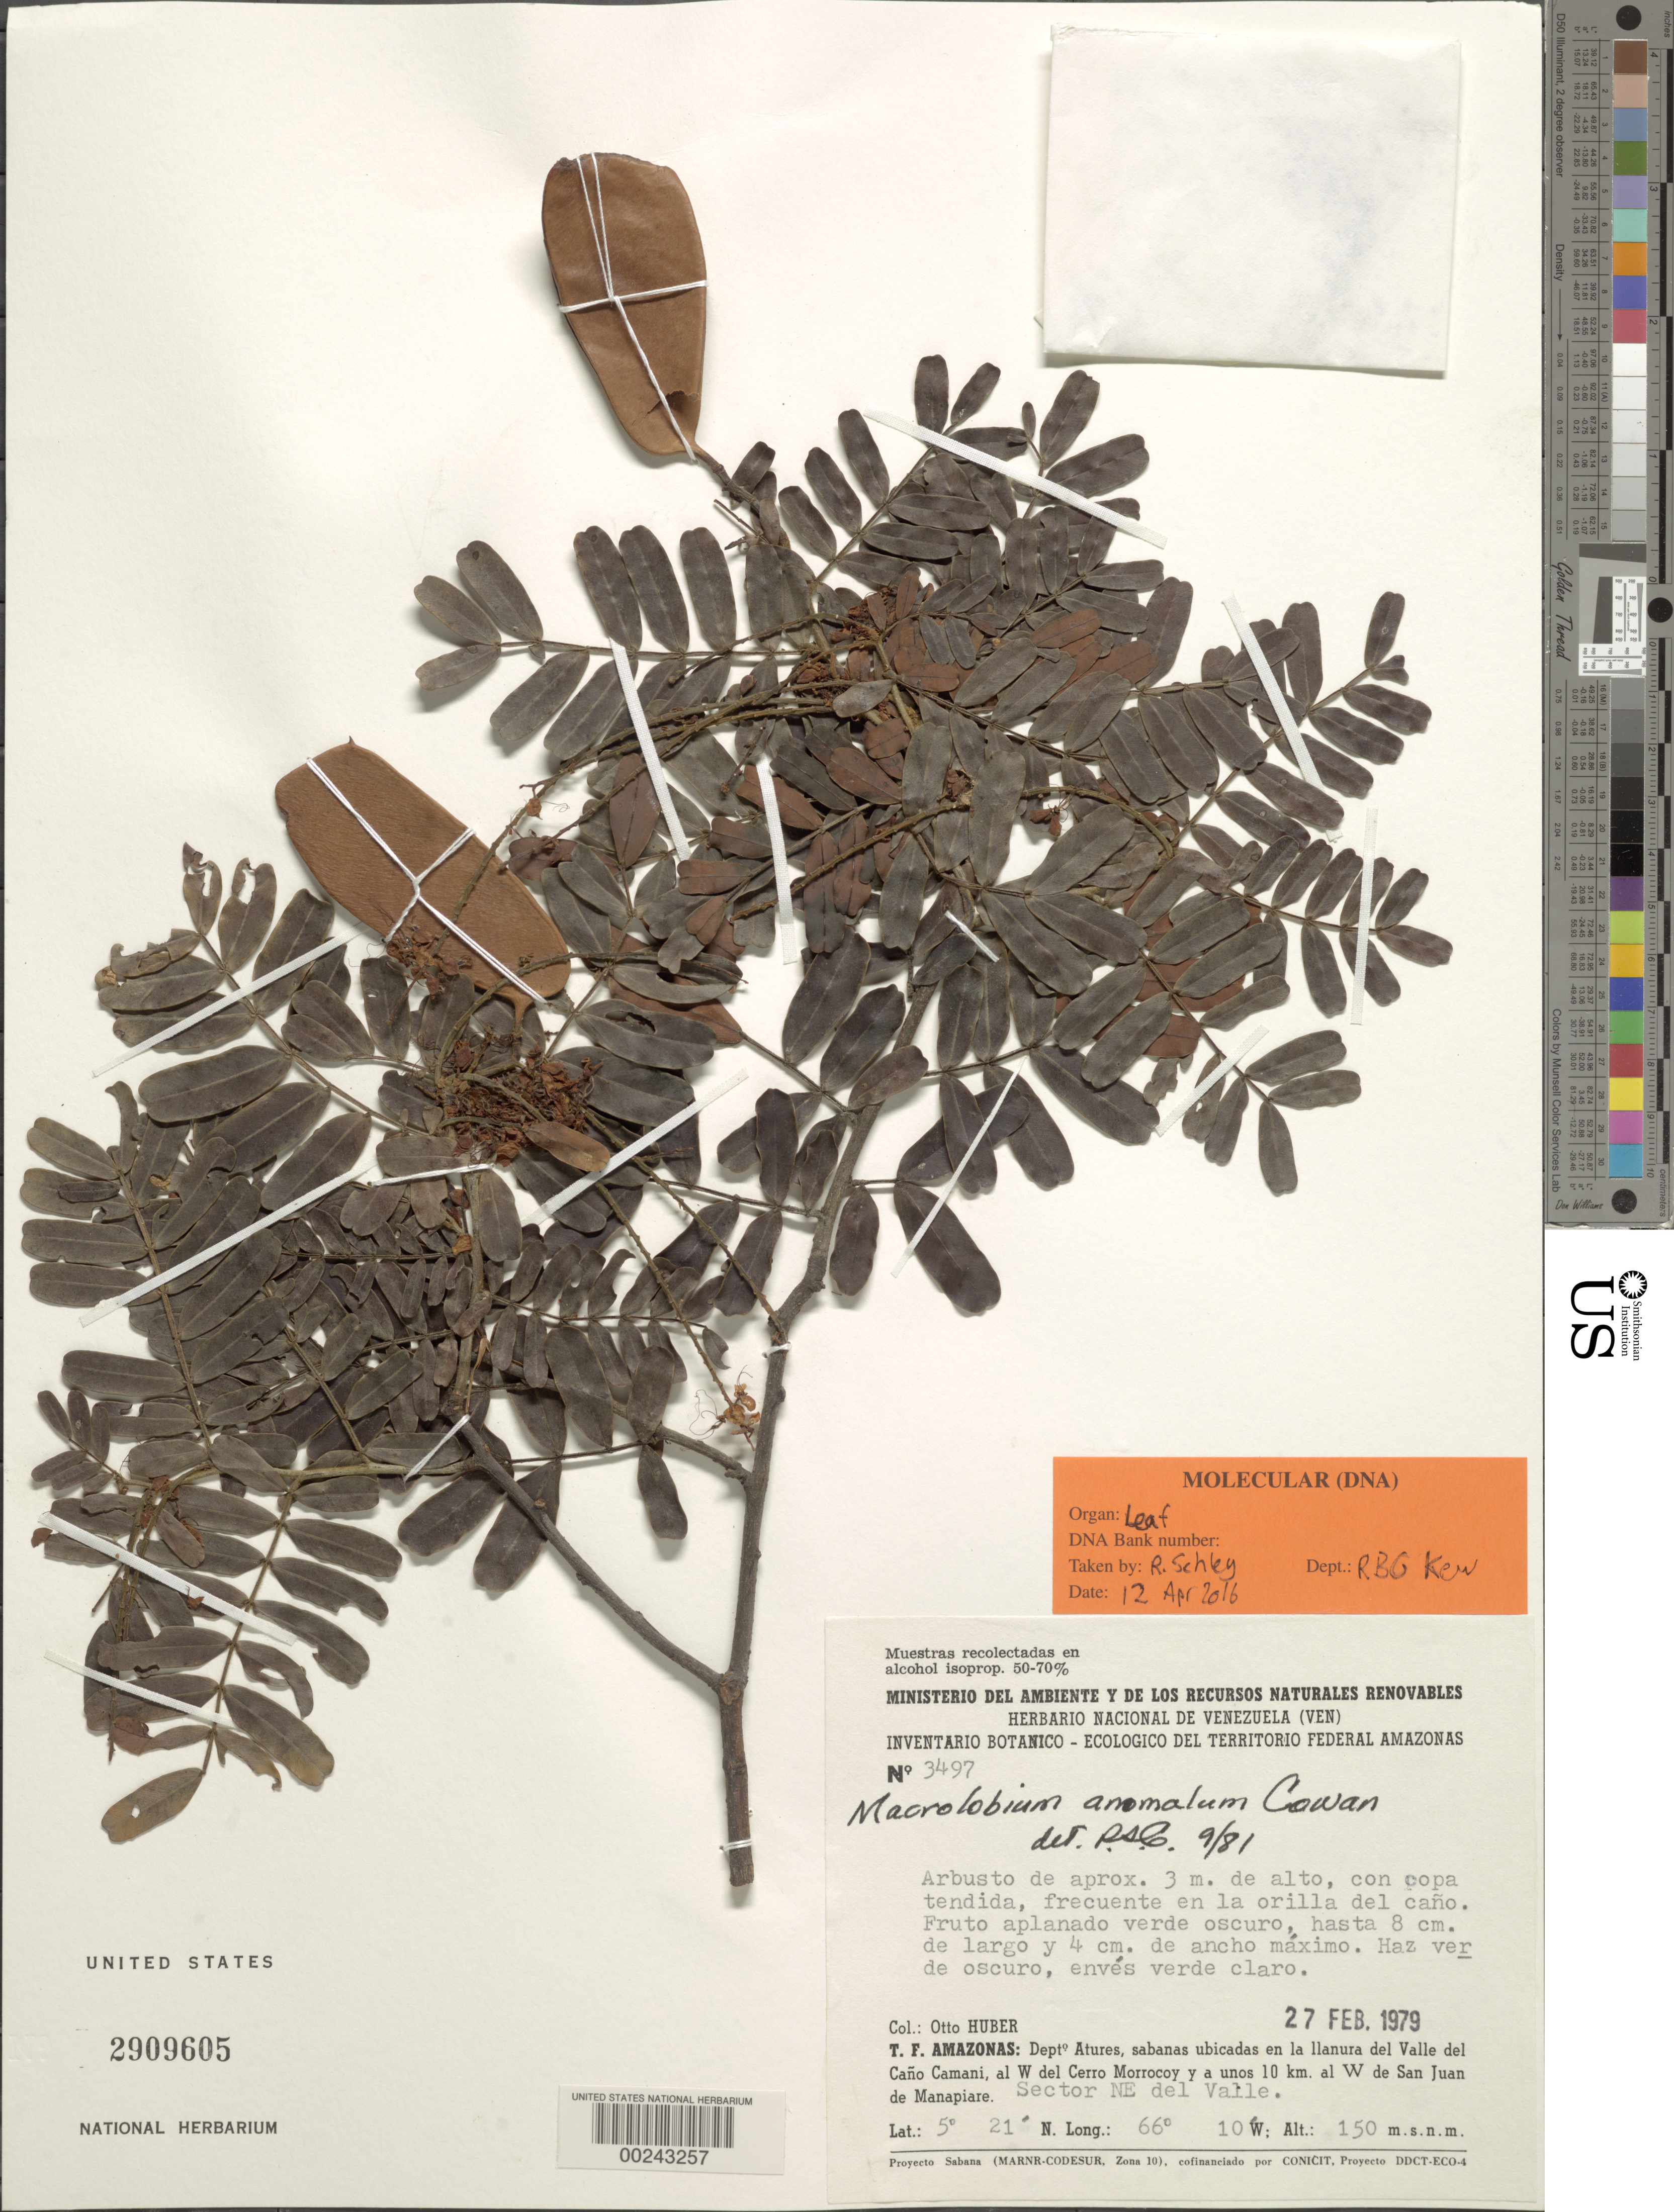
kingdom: Plantae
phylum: Tracheophyta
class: Magnoliopsida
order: Fabales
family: Fabaceae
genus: Macrolobium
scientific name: Macrolobium anomalum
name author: R.S. Cowan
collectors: O. Huber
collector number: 3497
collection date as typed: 27 Feb 1979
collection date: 1979-02-27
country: Venezuela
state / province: Amazonas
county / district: Atures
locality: In the plain of the valle del cano camani, w of cerro morrocoy and 10 km w of san juan de manapiare; sector ne of the valle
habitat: Savanna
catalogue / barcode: US 2909605